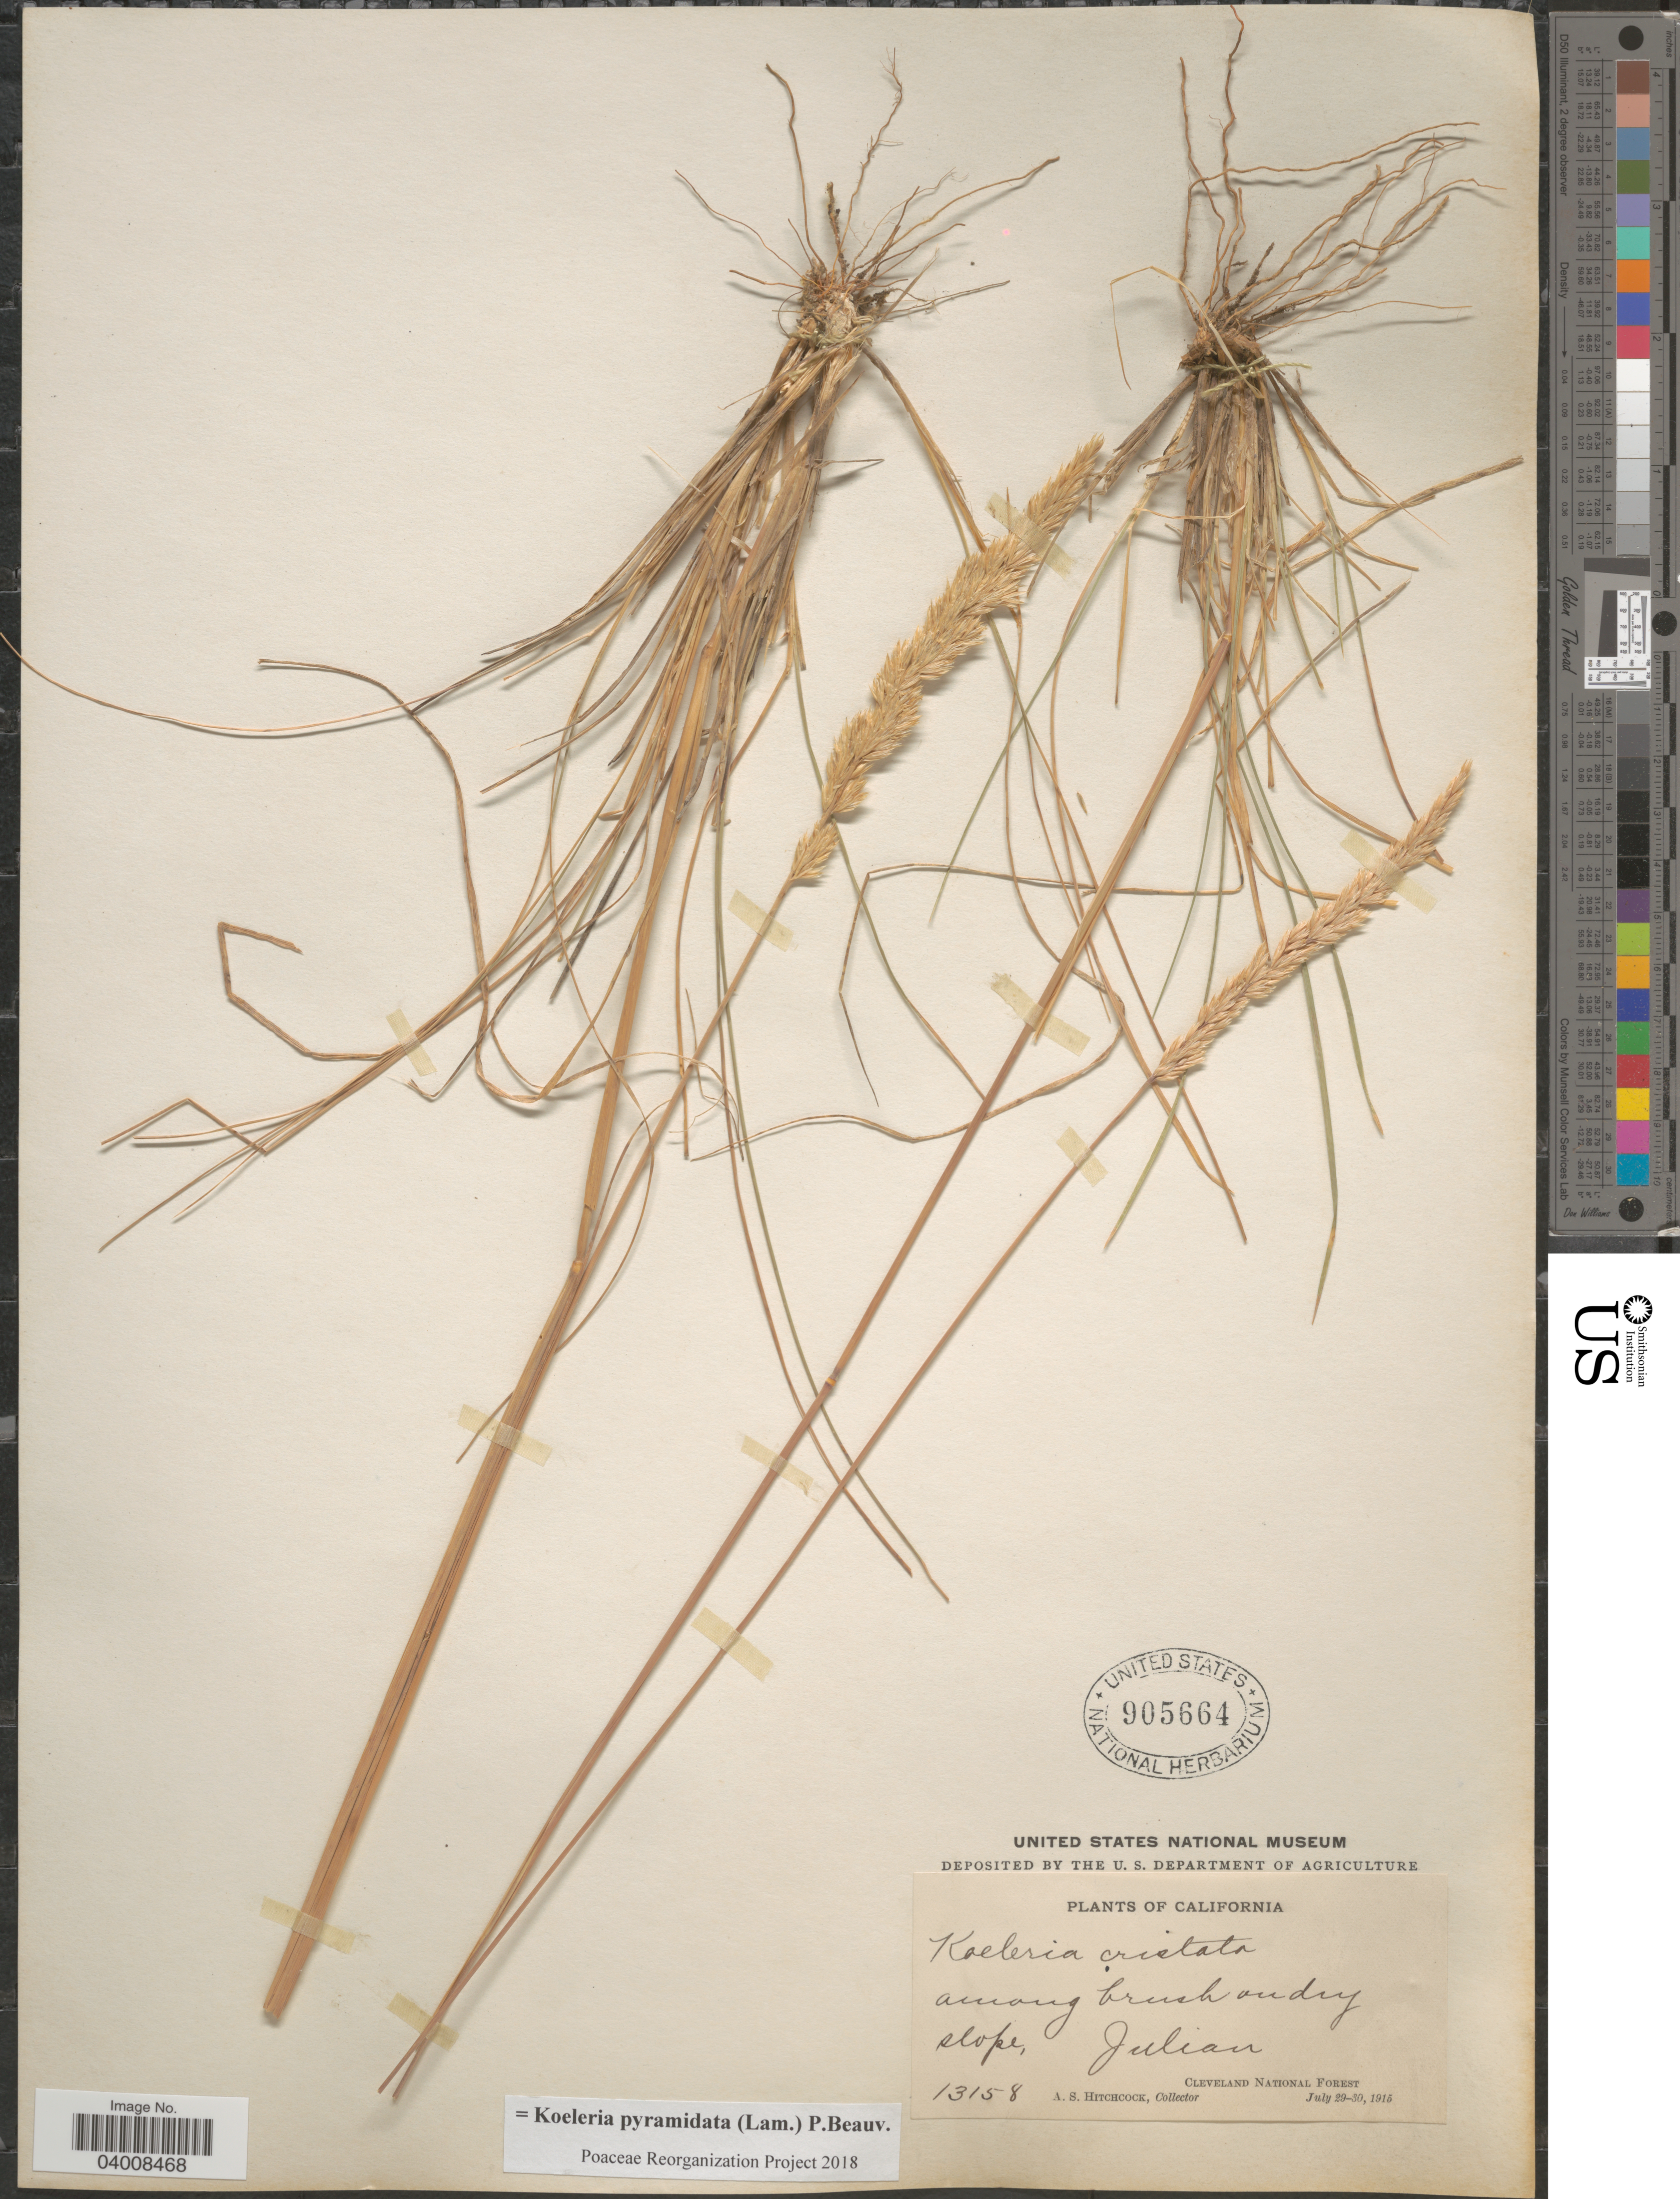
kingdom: Plantae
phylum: Tracheophyta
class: Liliopsida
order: Poales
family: Poaceae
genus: Koeleria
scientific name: Koeleria pyramidata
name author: (Lam.) P. Beauv.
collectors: A. S. Hitchcock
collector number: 13158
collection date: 1915-07-29/1915-07-30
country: United States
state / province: California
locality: Among brush on dry slope, Julian. Cleveland National Forest.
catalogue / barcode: US 905664